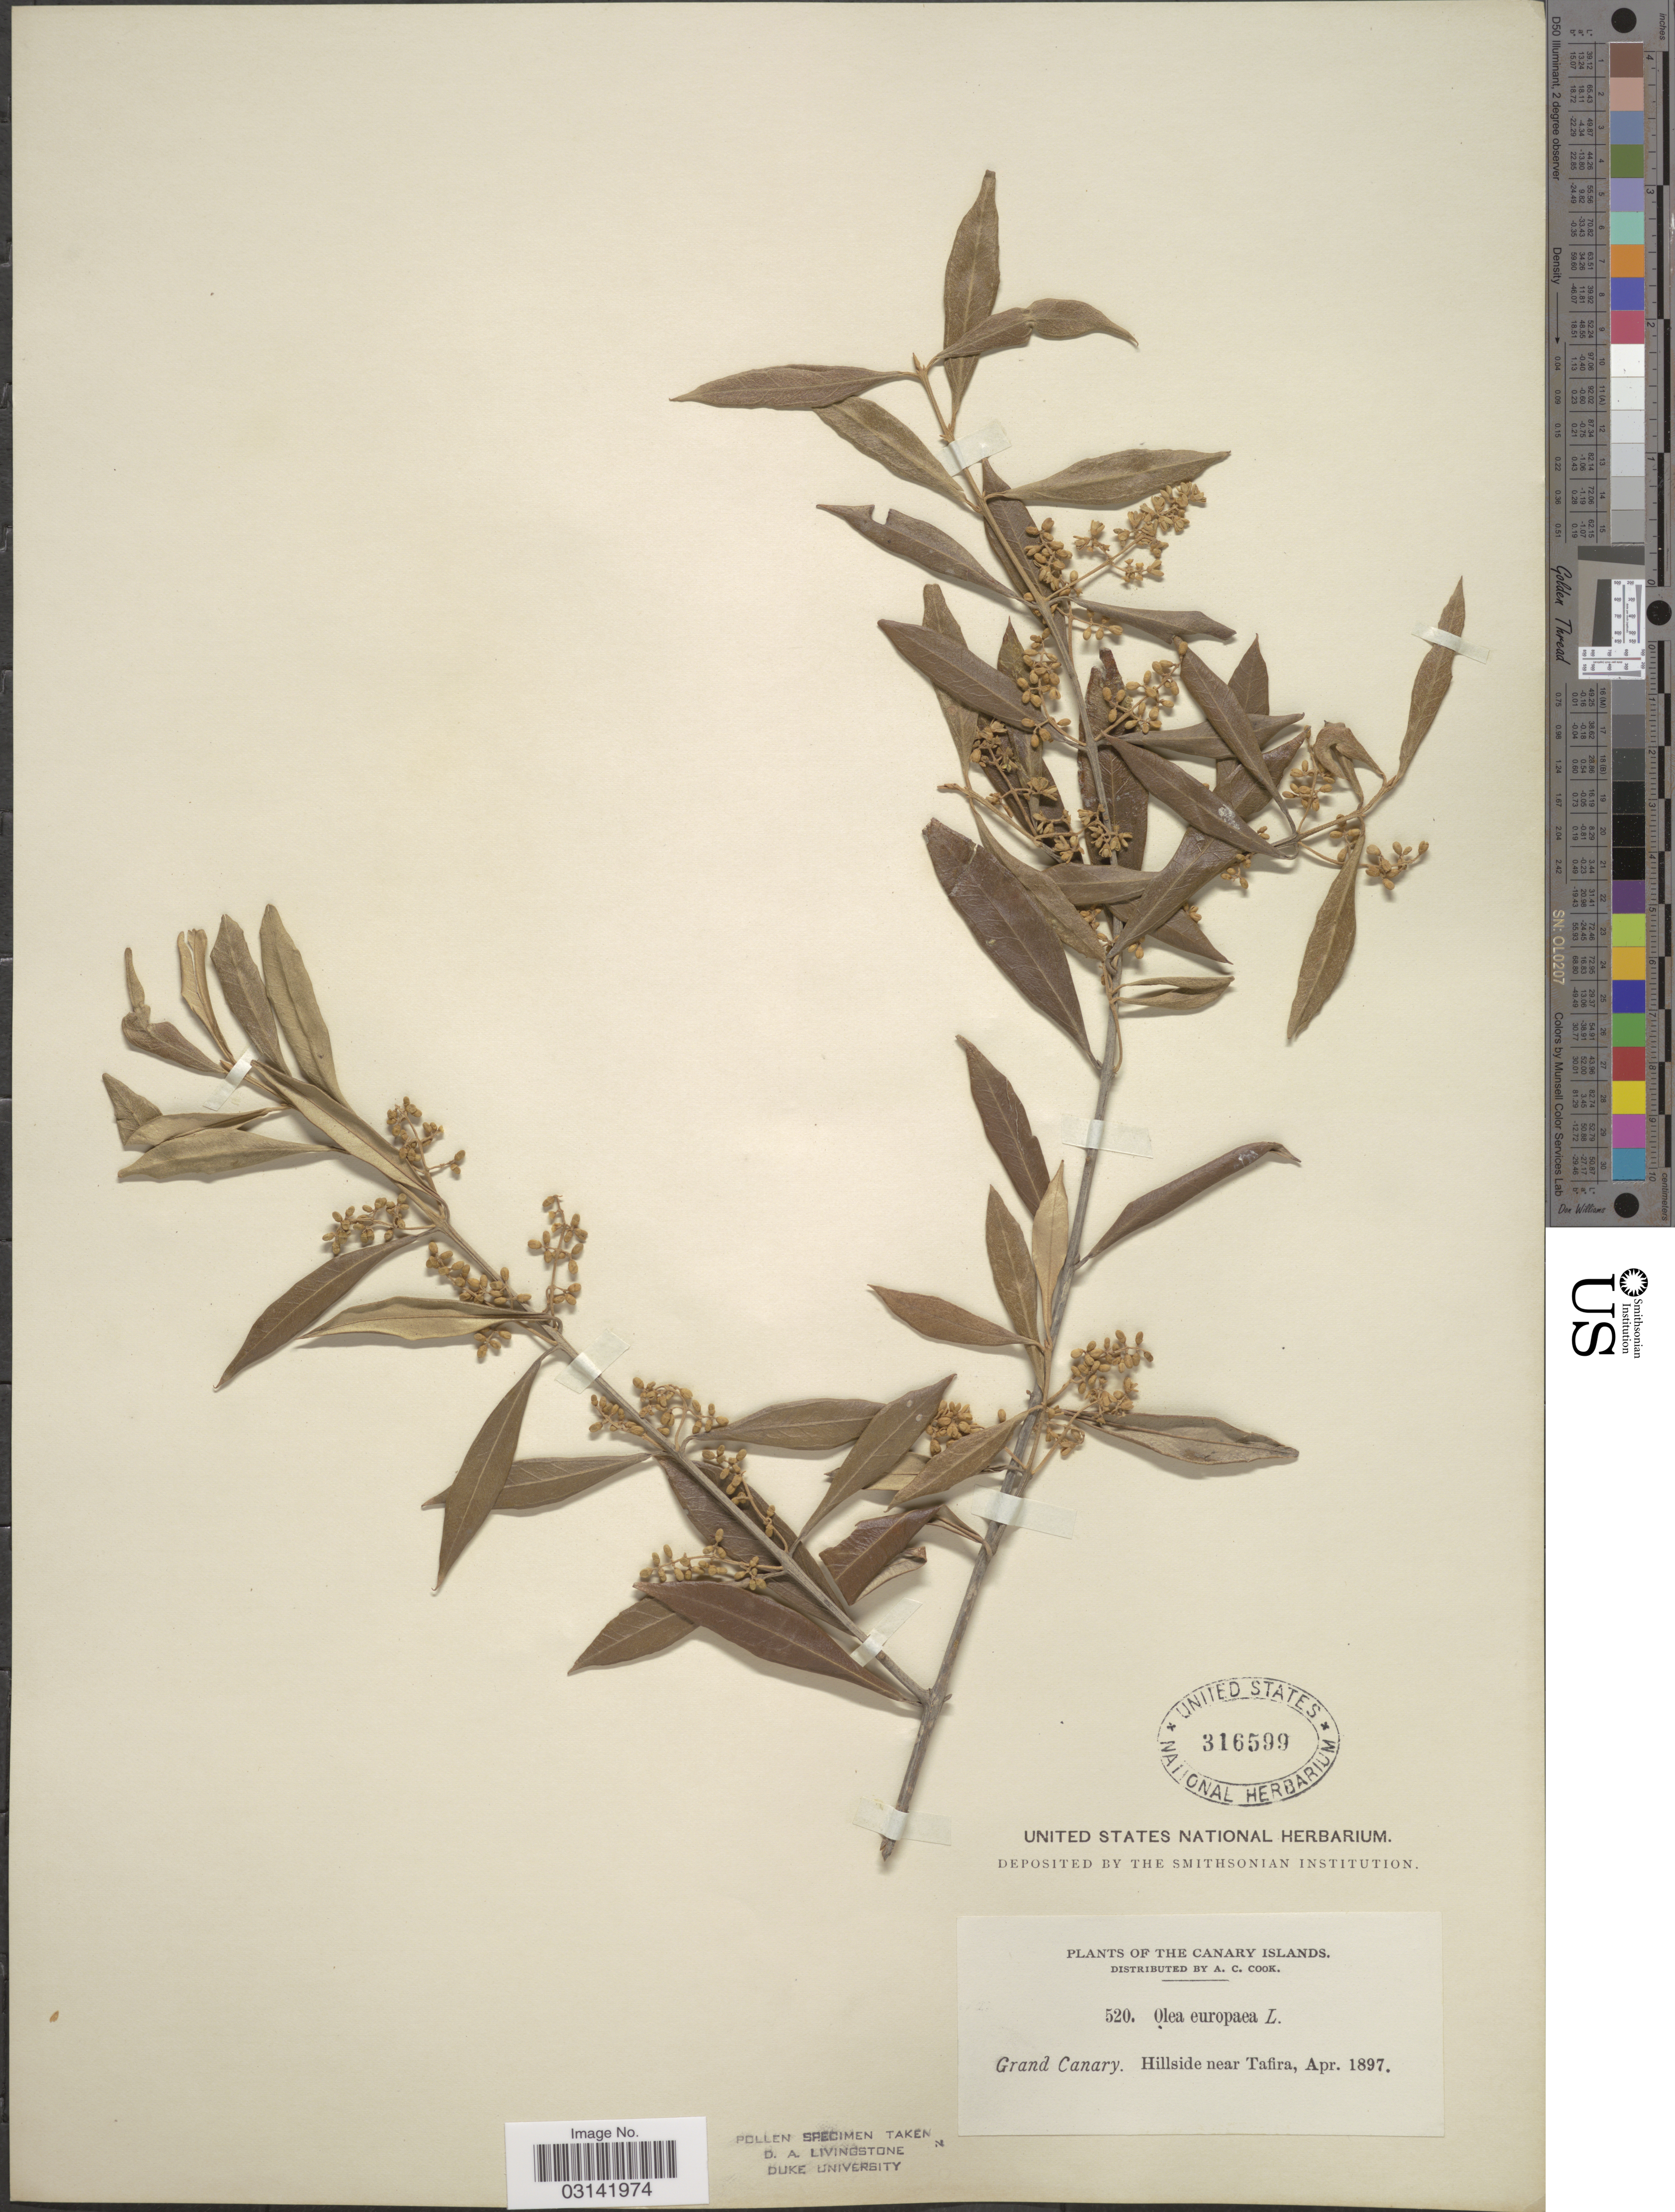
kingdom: Plantae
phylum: Tracheophyta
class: Magnoliopsida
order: Lamiales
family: Oleaceae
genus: Olea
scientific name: Olea europaea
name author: L.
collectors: A. Cook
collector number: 520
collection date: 1897-04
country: Spain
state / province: Canarias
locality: The Canary Islands. Grand Canary. Hillside near Tafira.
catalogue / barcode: US 316599